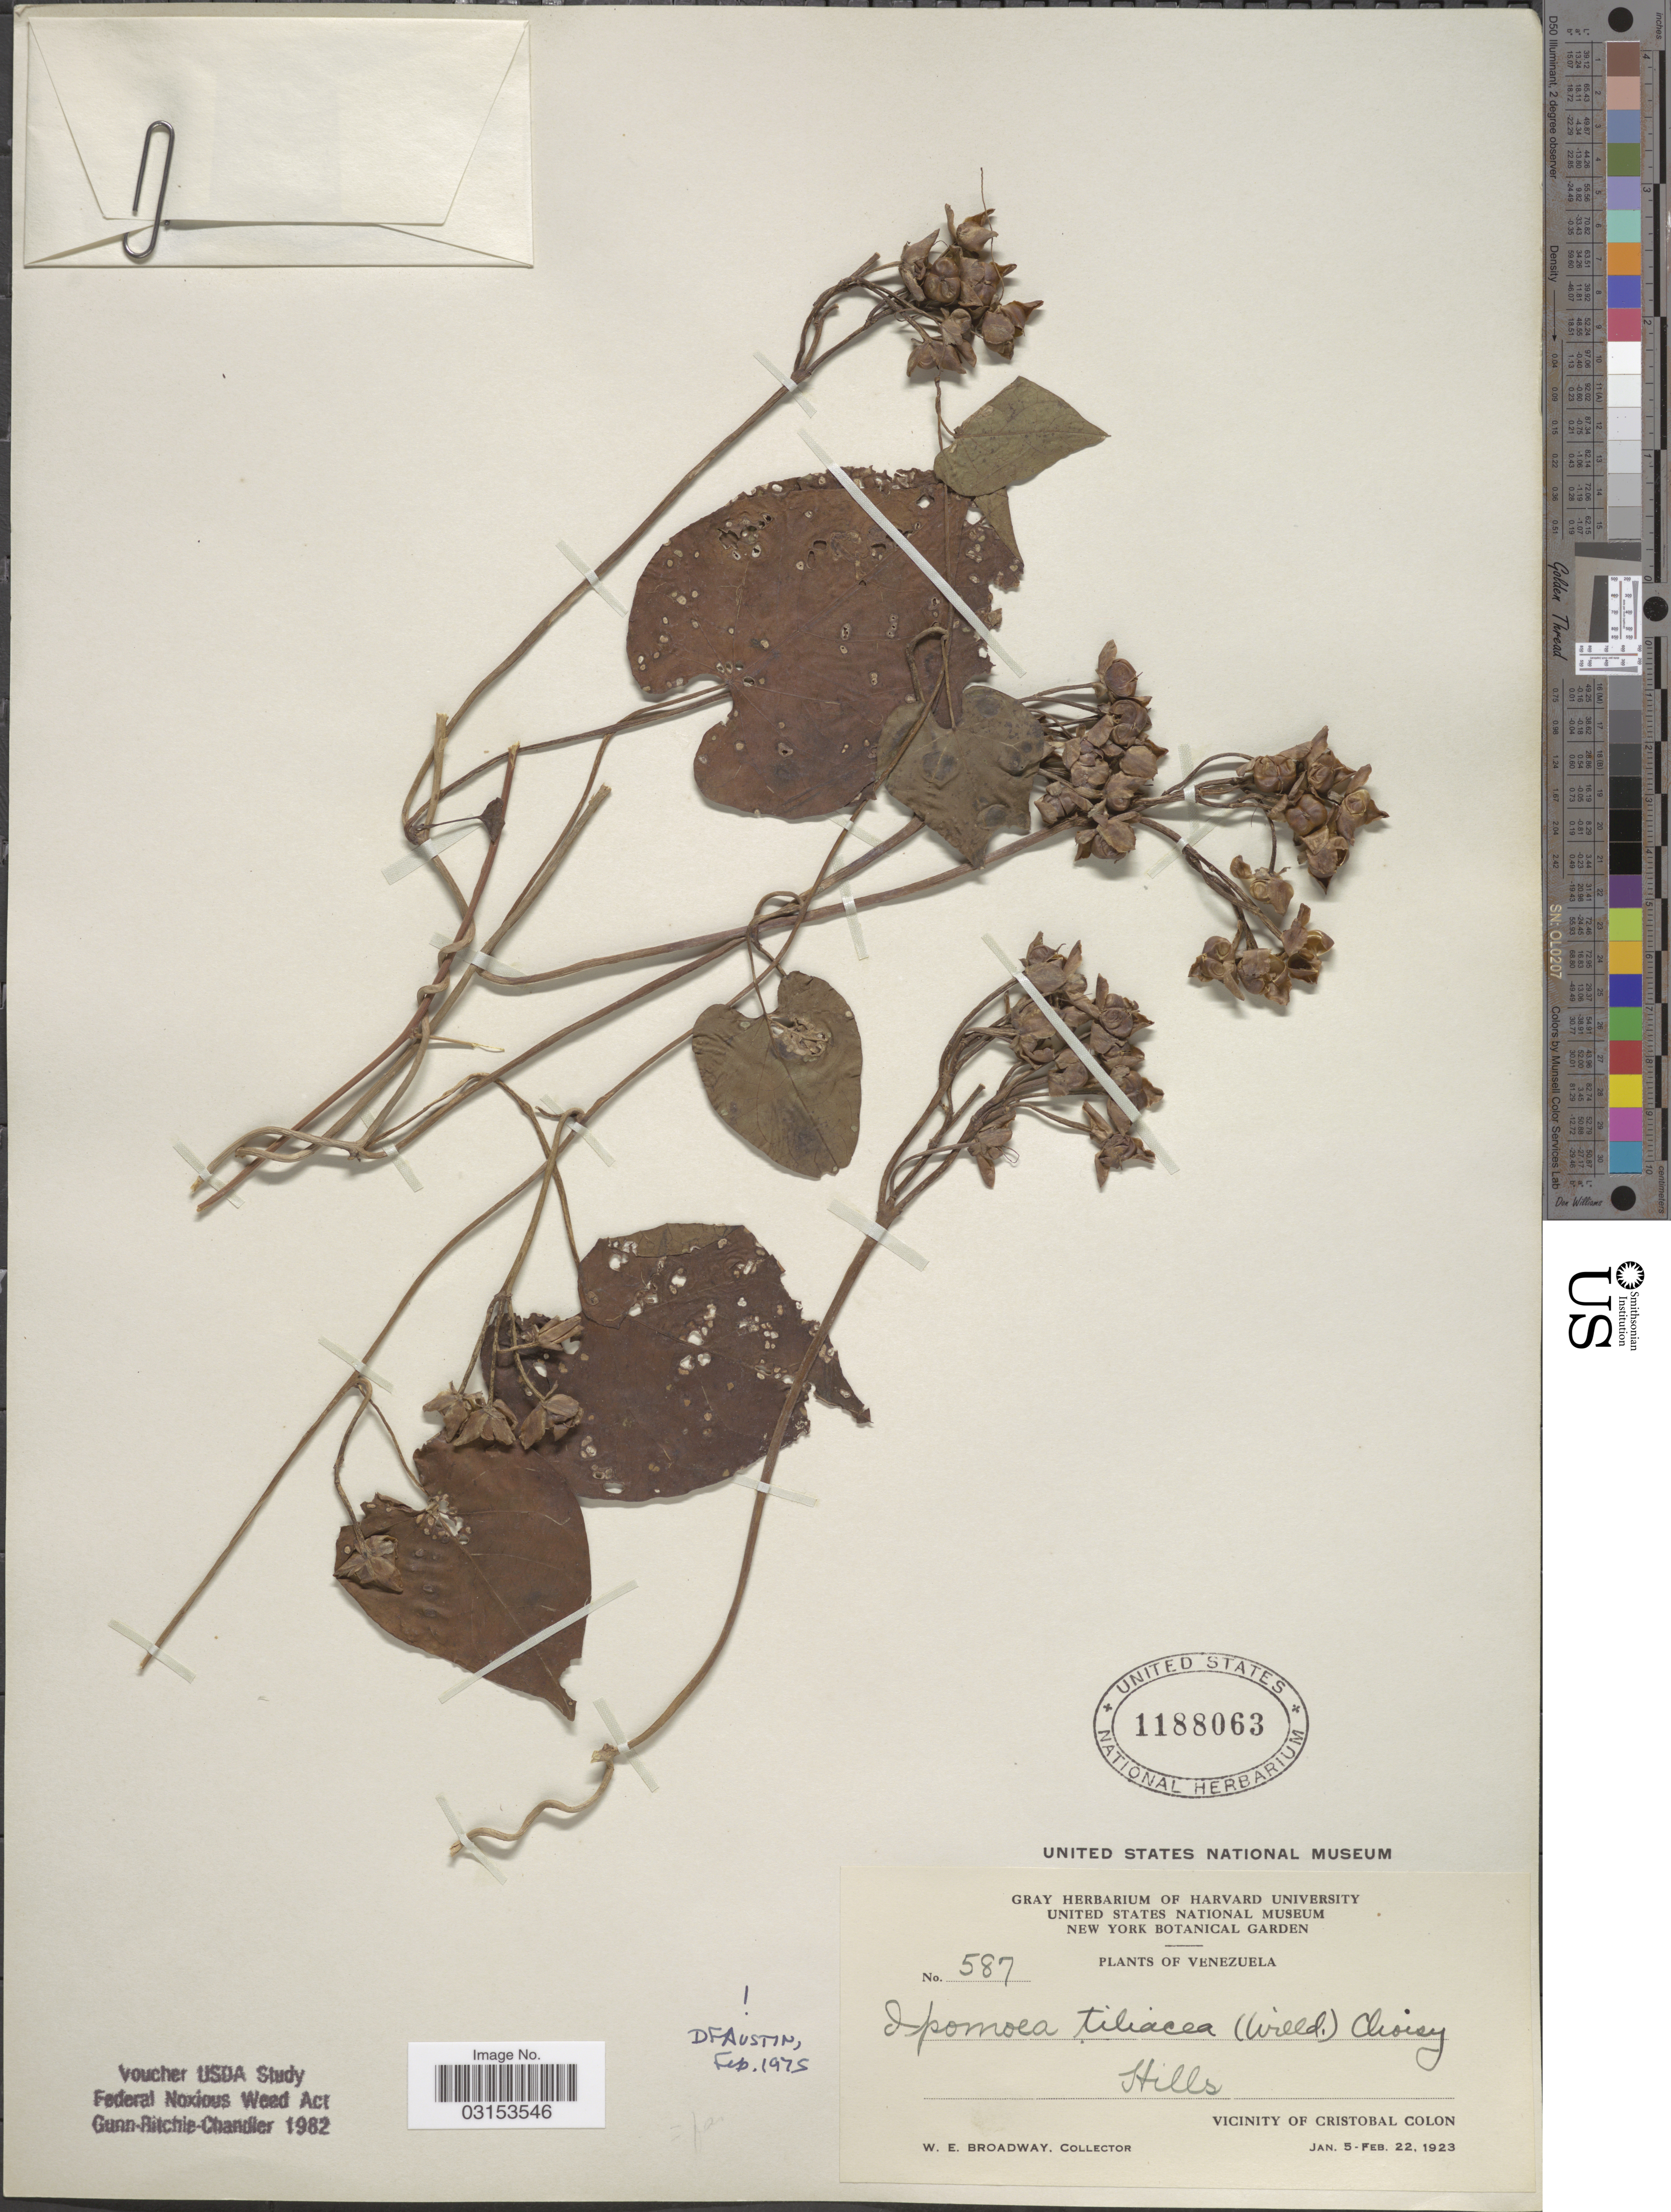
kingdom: Plantae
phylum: Tracheophyta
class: Magnoliopsida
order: Solanales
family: Convolvulaceae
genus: Ipomoea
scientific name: Ipomoea tiliacea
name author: (Willd.) Choisy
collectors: W. E. Broadway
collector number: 587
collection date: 1923-01-05/1923-02-22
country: Venezuela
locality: Vicinity of Cristobal Colon.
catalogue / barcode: US 1188063